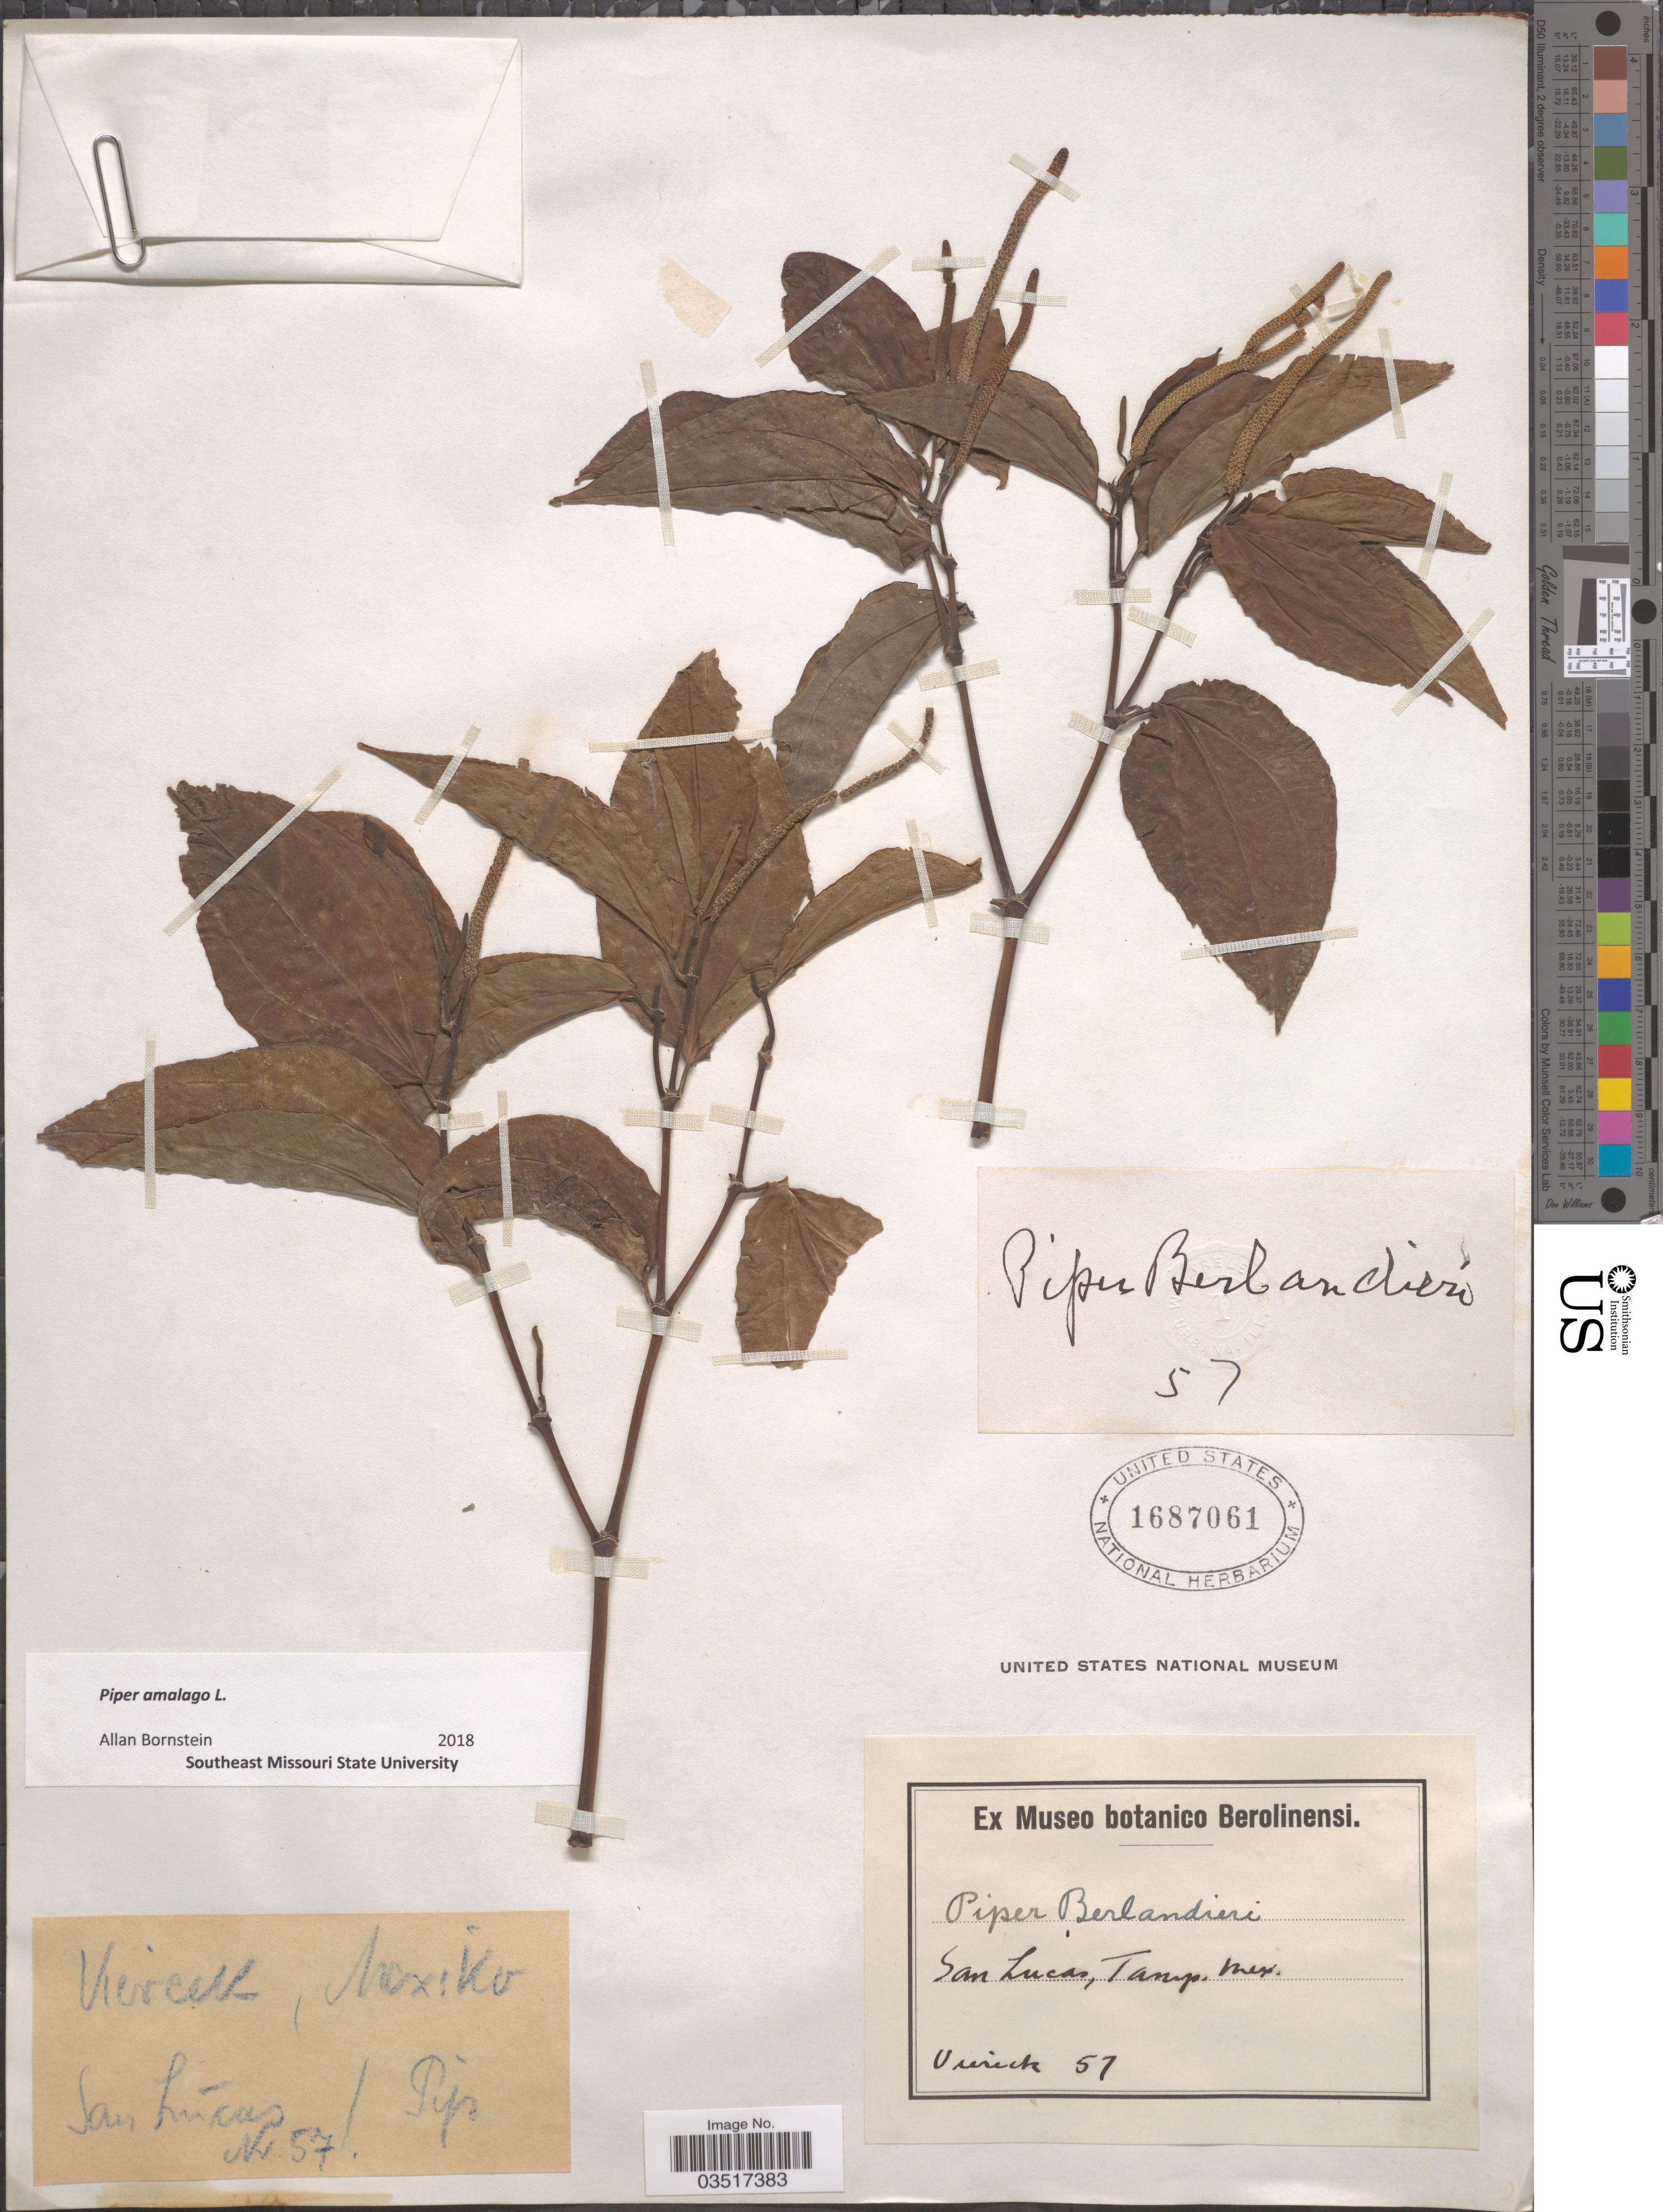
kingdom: Plantae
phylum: Tracheophyta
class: Magnoliopsida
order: Piperales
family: Piperaceae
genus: Piper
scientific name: Piper amalago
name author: L.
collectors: -. Viereck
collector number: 57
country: Mexico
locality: San Lucas, Tamp.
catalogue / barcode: US 1687061